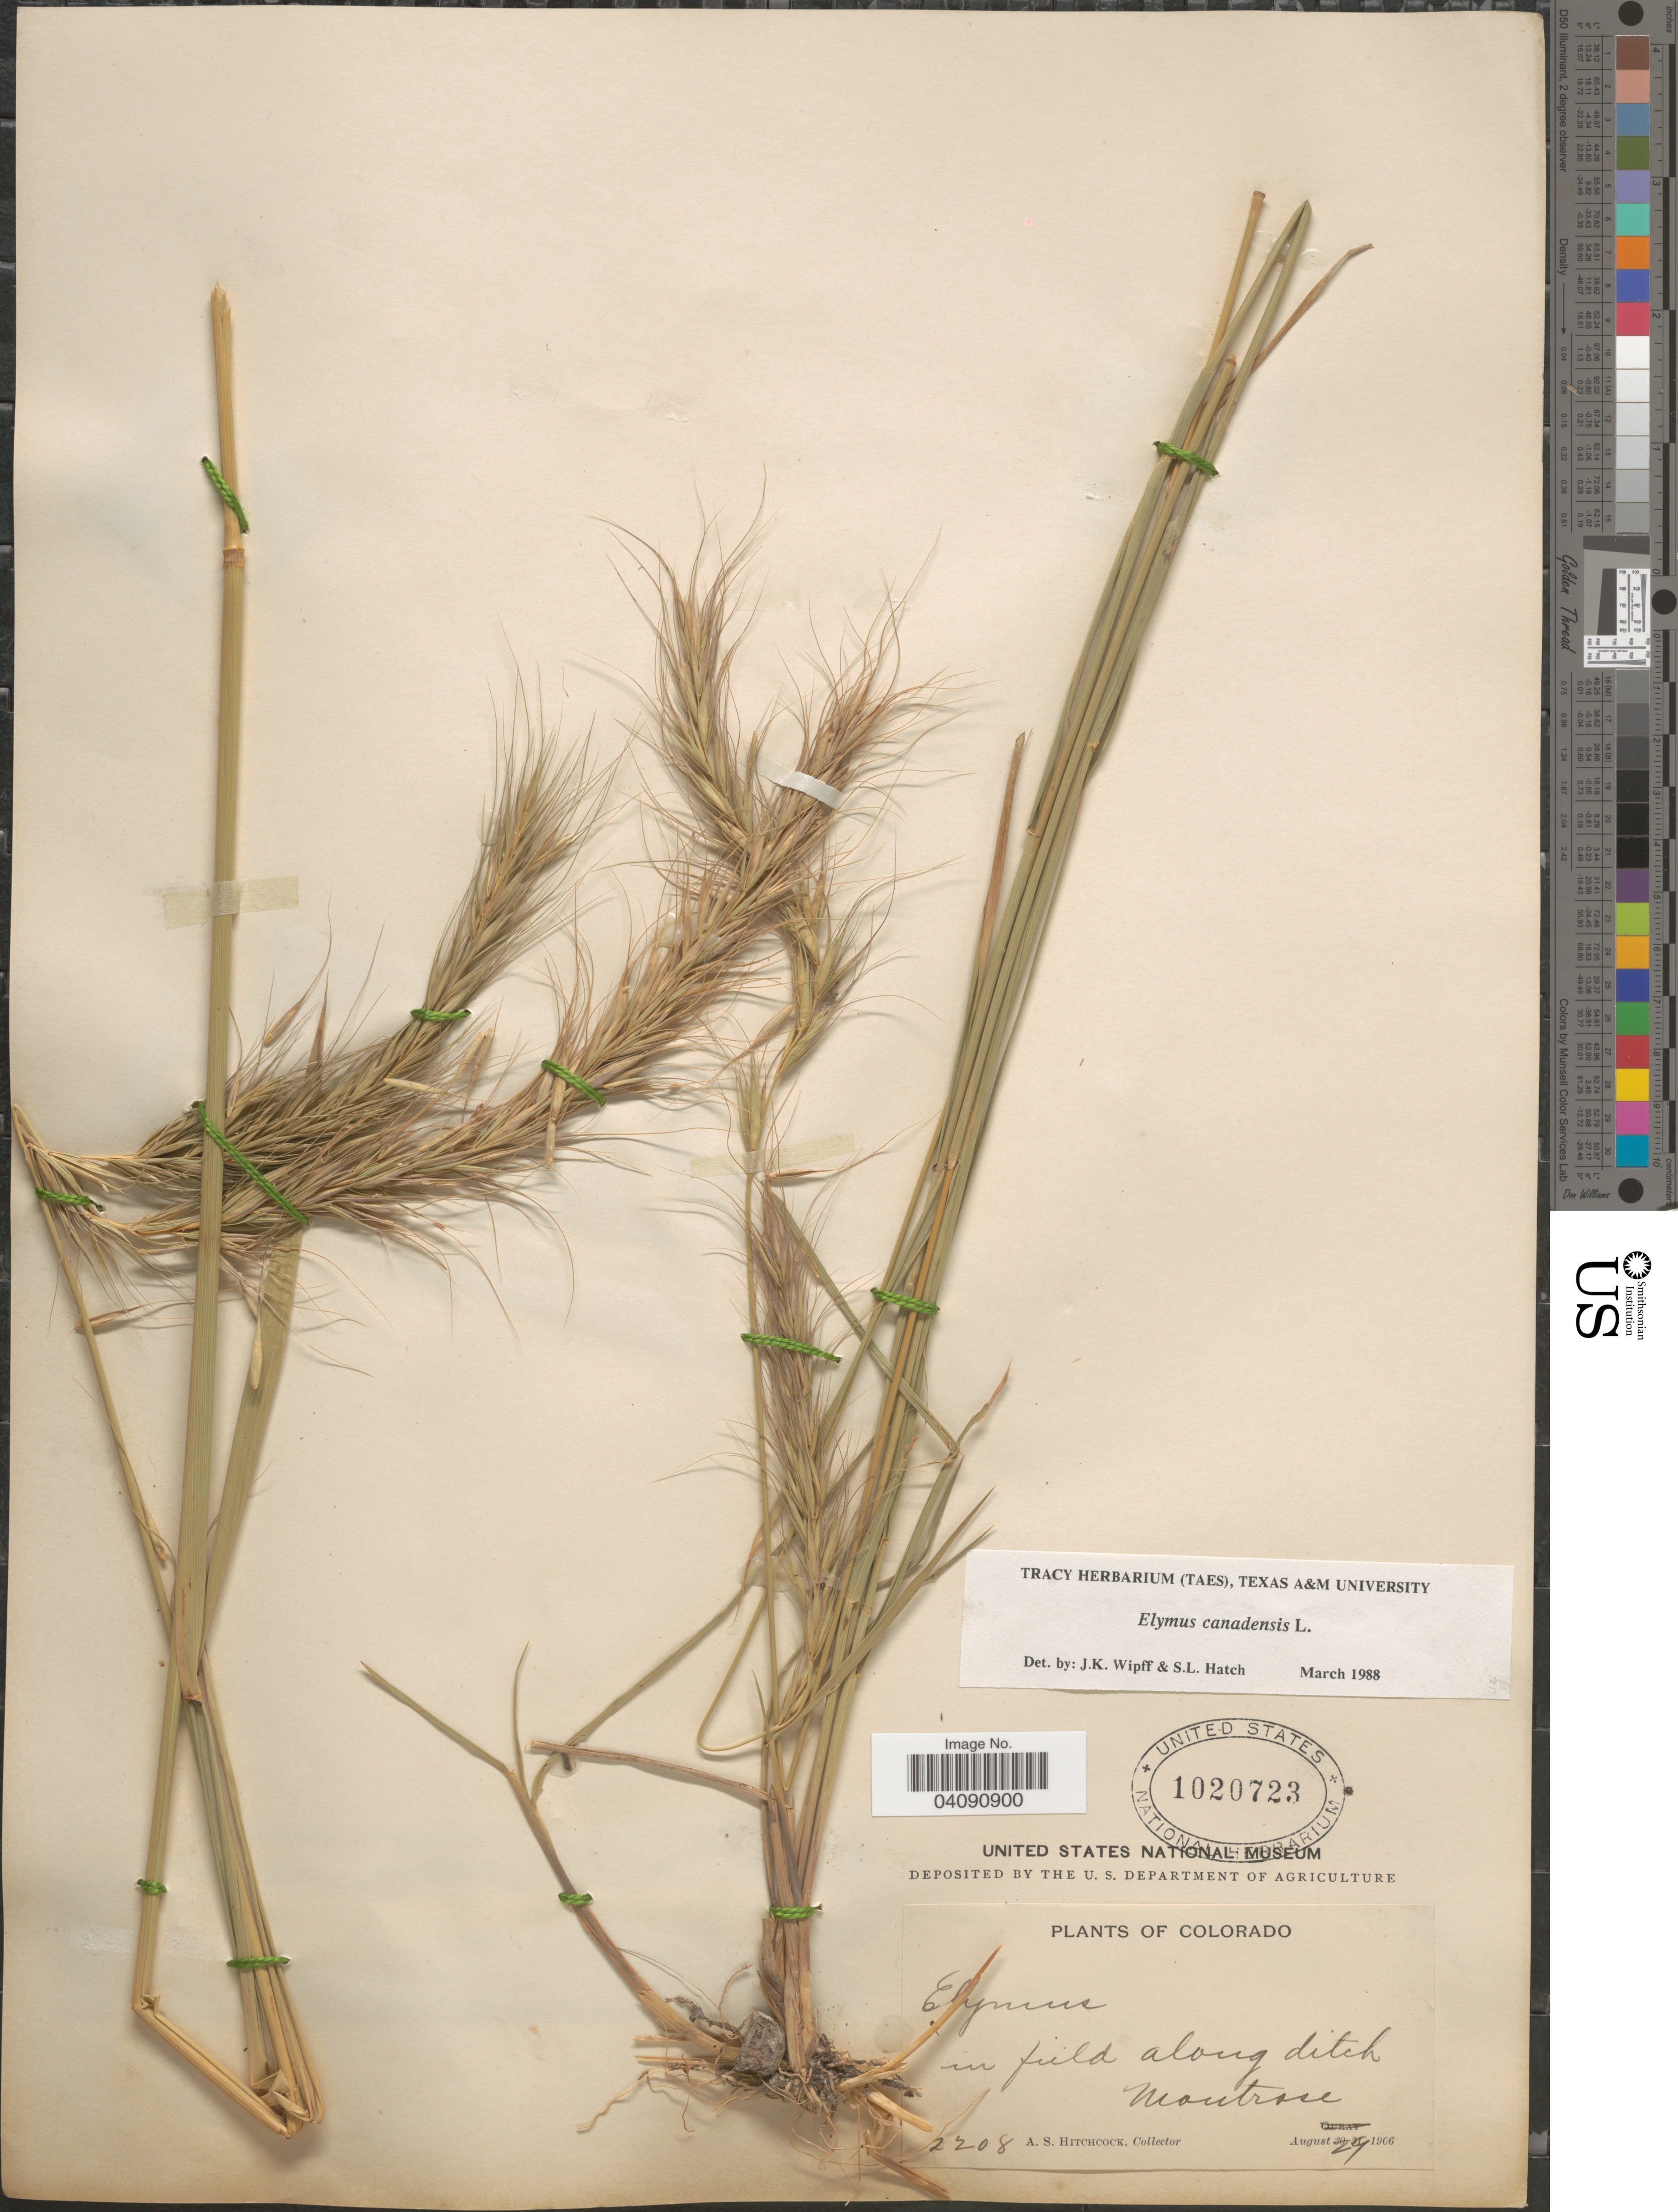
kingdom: Plantae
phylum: Tracheophyta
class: Liliopsida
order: Poales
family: Poaceae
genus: Elymus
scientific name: Elymus canadensis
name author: L.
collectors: A. S. Hitchcock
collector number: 2208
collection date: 1906-08-29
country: United States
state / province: Colorado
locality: In field along ditch, Montrose.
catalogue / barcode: US 1020723